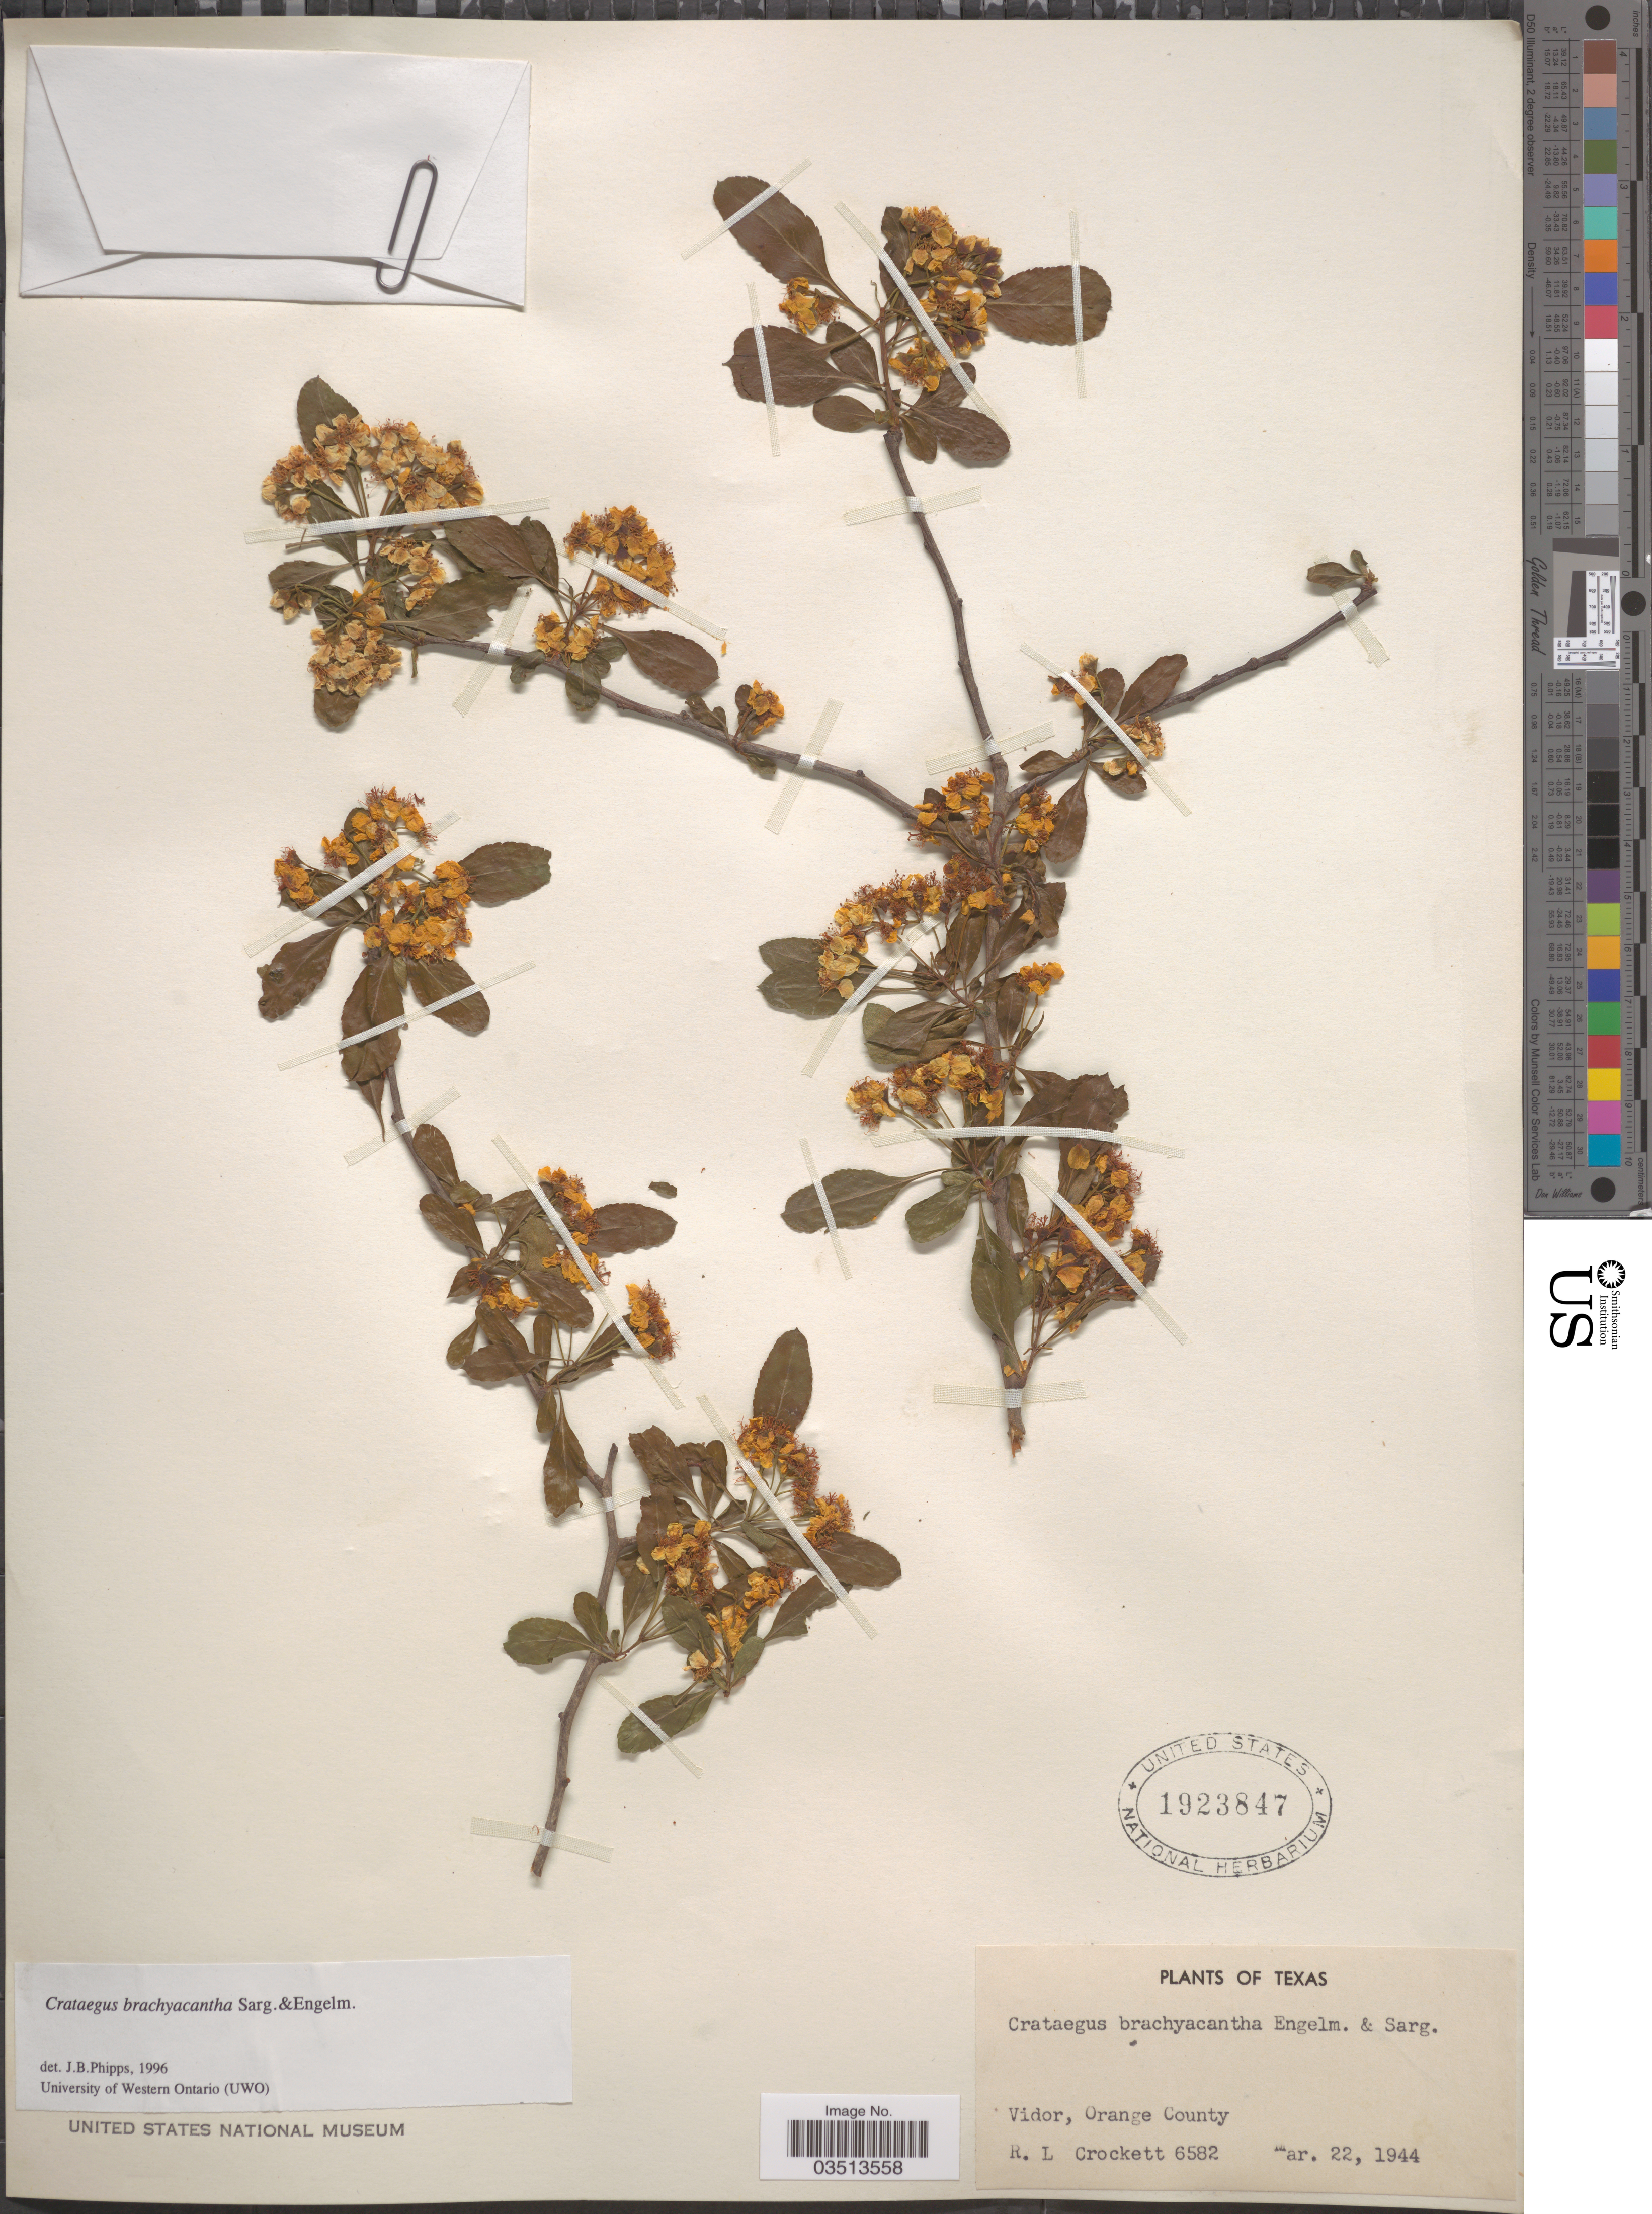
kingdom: Plantae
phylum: Tracheophyta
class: Magnoliopsida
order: Rosales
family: Rosaceae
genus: Crataegus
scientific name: Crataegus brachyacantha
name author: Sarg. & Engelm.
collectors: R. Crockett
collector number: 6582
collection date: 1944-03-22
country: United States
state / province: Texas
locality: Vidor, Orange County.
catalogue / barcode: US 1923847